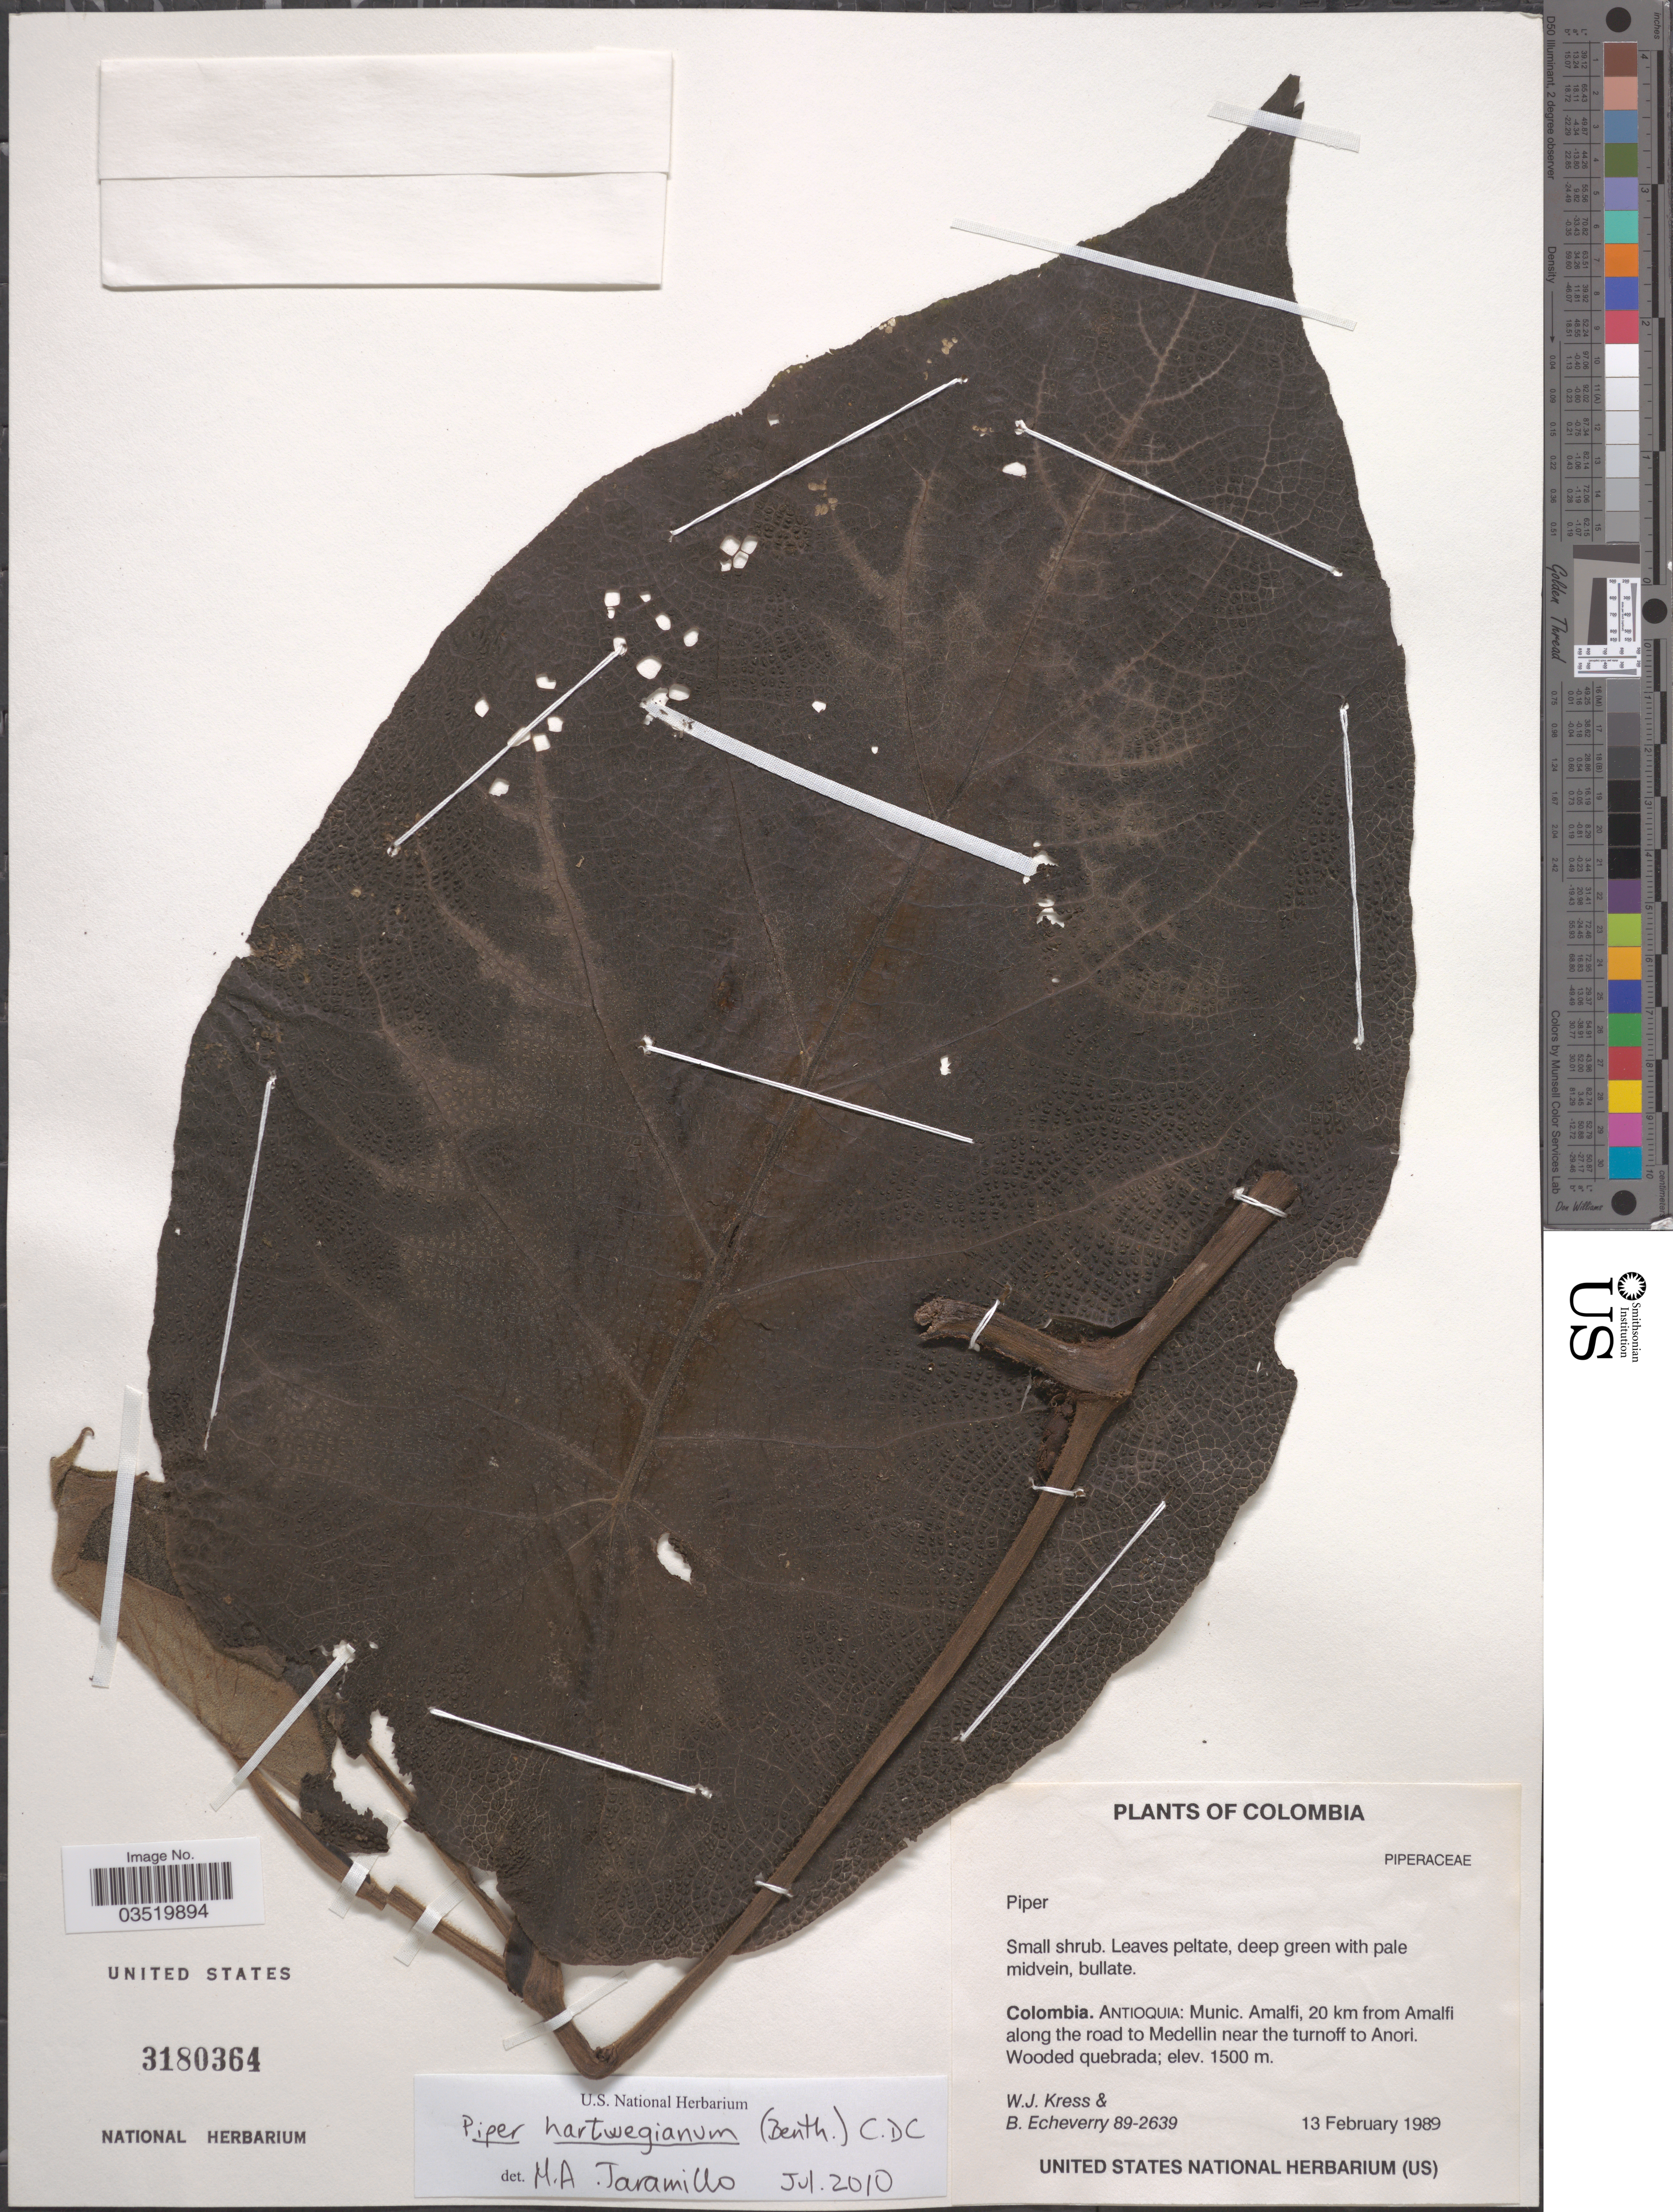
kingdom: Plantae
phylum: Tracheophyta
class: Magnoliopsida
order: Piperales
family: Piperaceae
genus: Piper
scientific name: Piper hartwegianum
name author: (Yunck.) C. DC.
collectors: W. J. Kress & B. Echeverry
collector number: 89-2639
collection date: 1989-02-13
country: Colombia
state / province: Antioquia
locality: Munic. Amalfi, 20 km from Amalfi along the road to Medellin near the turnoff to Anori.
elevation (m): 1500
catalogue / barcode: US 3180364